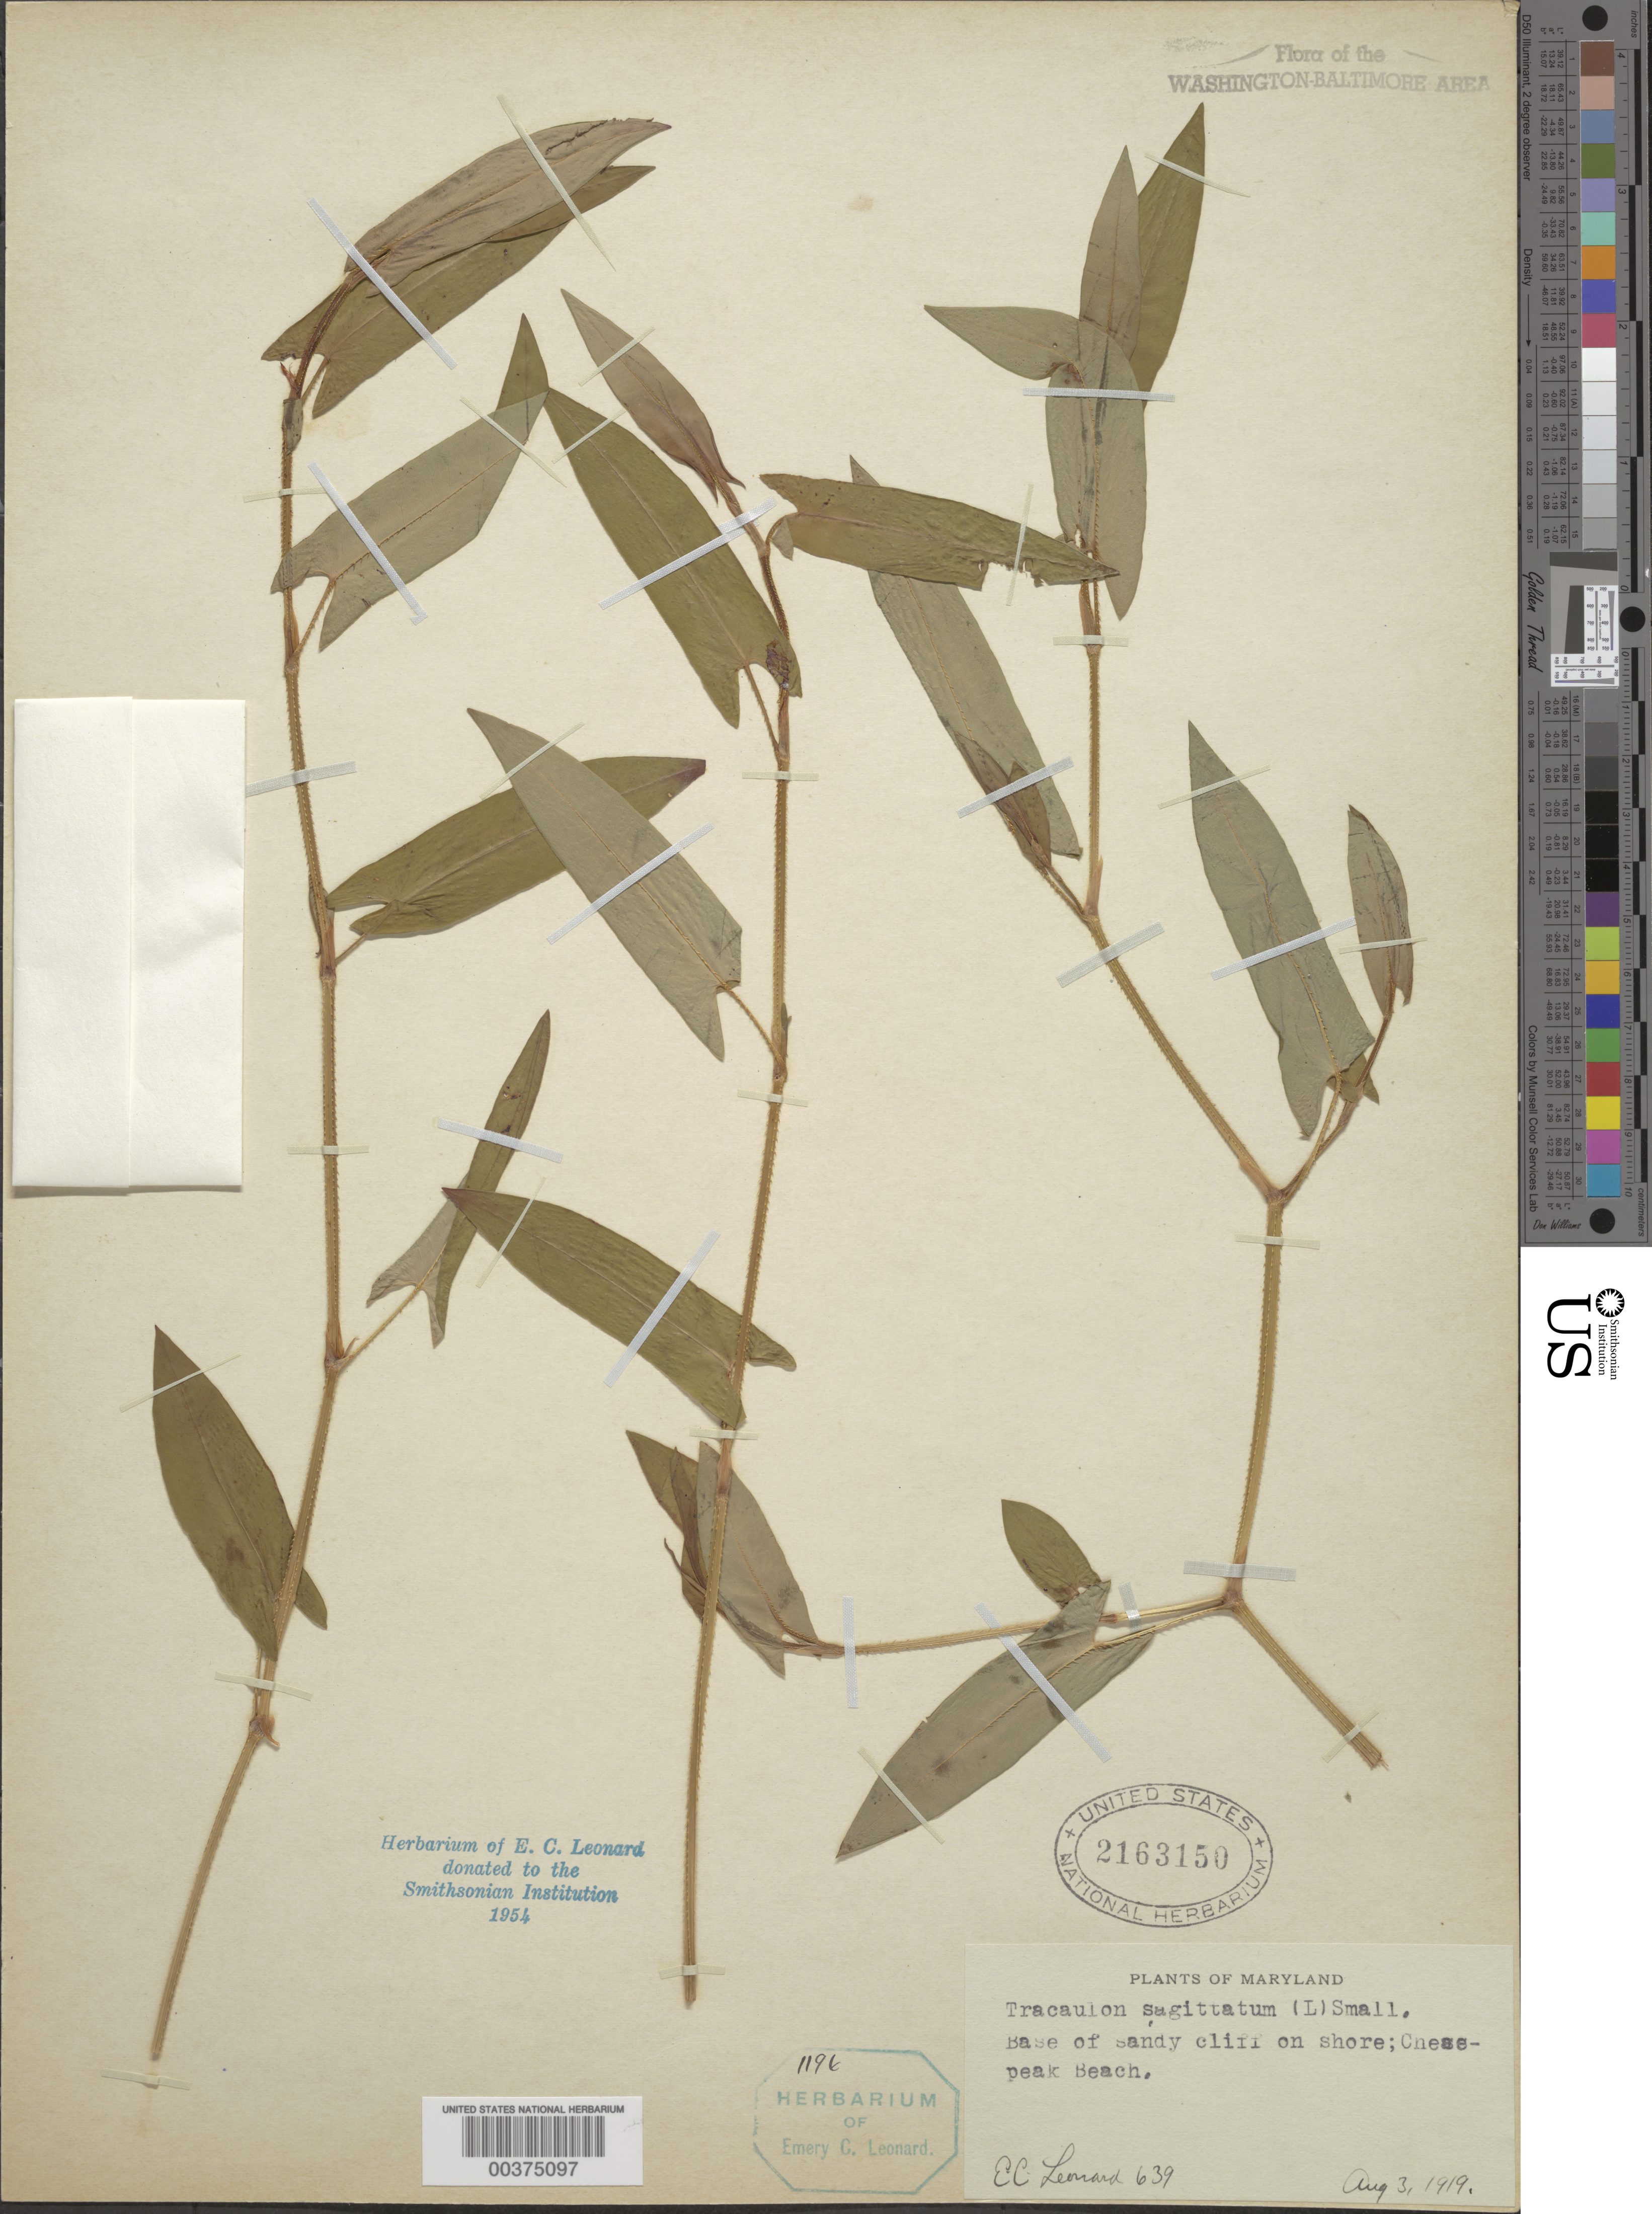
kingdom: Plantae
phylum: Tracheophyta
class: Magnoliopsida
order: Caryophyllales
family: Polygonaceae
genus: Persicaria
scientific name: Persicaria sagittata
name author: (L.) H. Gross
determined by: Atha, D. E.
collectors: E. C. Leonard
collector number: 639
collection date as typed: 03 Aug 1919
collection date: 1919-08-03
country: United States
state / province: Maryland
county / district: Calvert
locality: Chesapeake Beach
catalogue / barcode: US 2163150